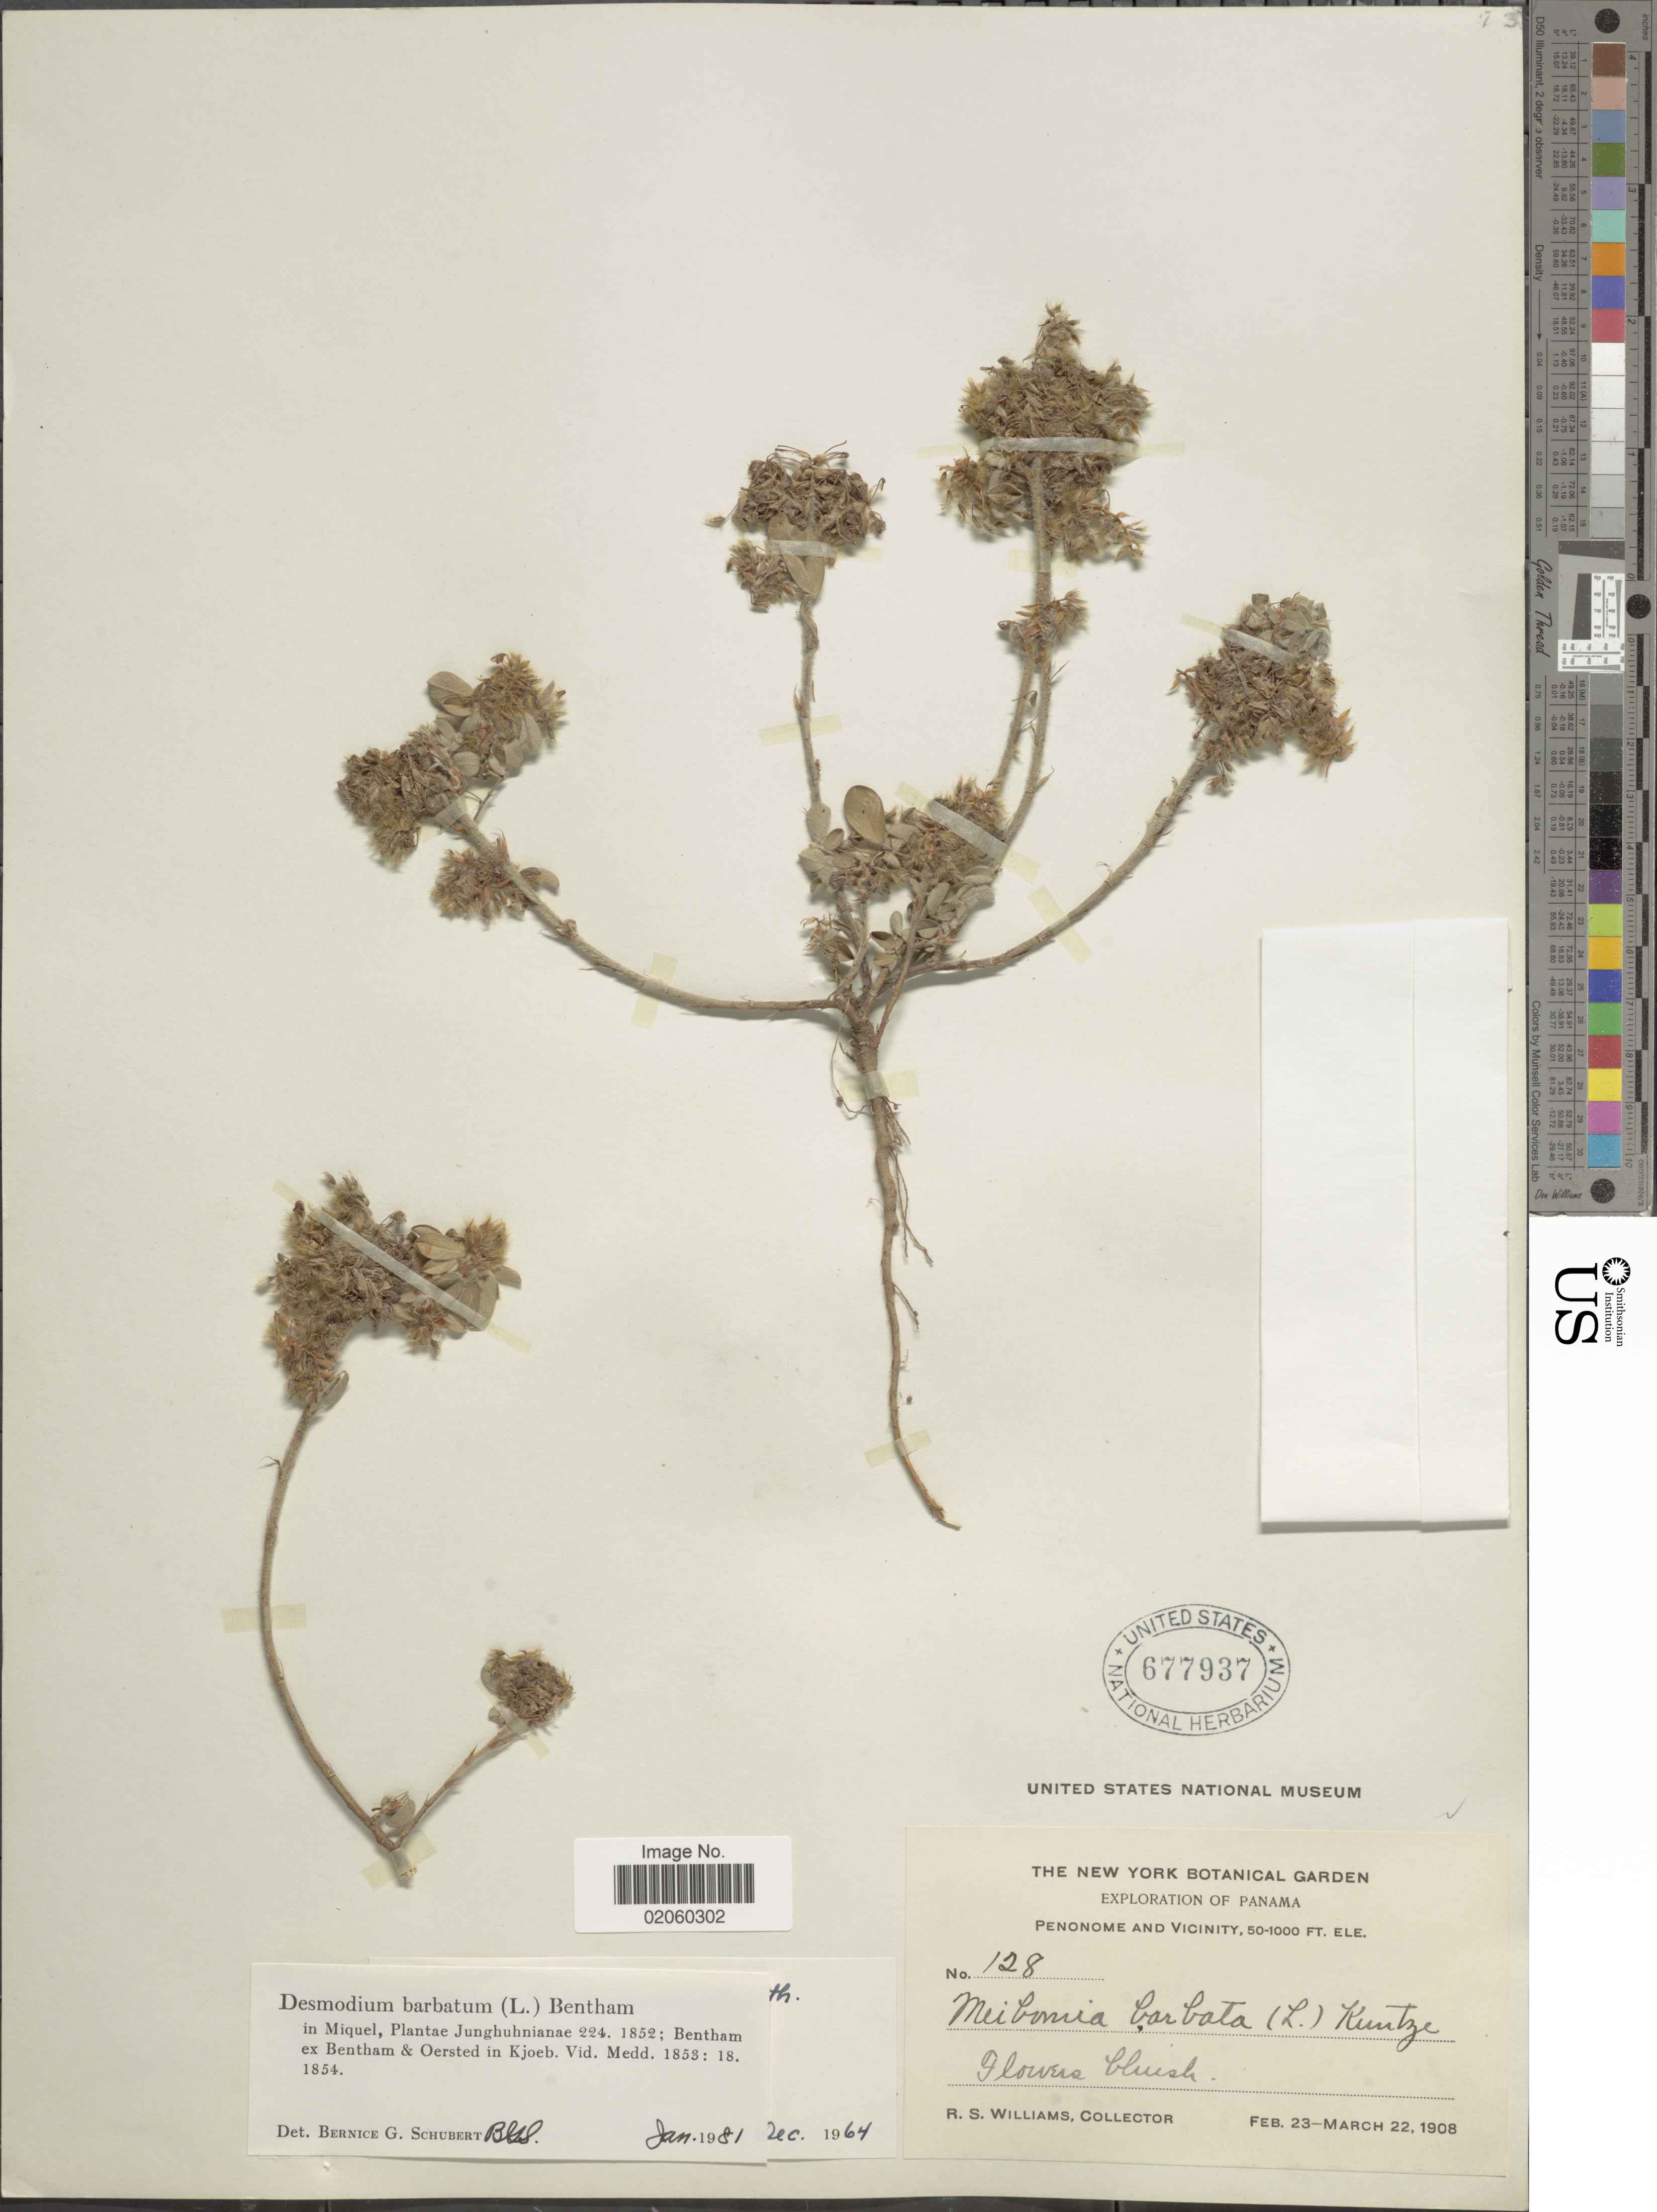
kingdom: Plantae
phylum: Tracheophyta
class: Magnoliopsida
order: Fabales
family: Fabaceae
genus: Grona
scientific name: Grona barbata var. barbata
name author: (L.) H. Ohashi & K. Ohashi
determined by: Strong, Mark T., (BOT), Smithsonian Institution - National Museum of Natural History (UNITED STATES)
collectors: R. S. Williams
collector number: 128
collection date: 1908-02-23/1908-03-22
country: Panama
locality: Penonome and vicinity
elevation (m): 15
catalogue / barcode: US 677937